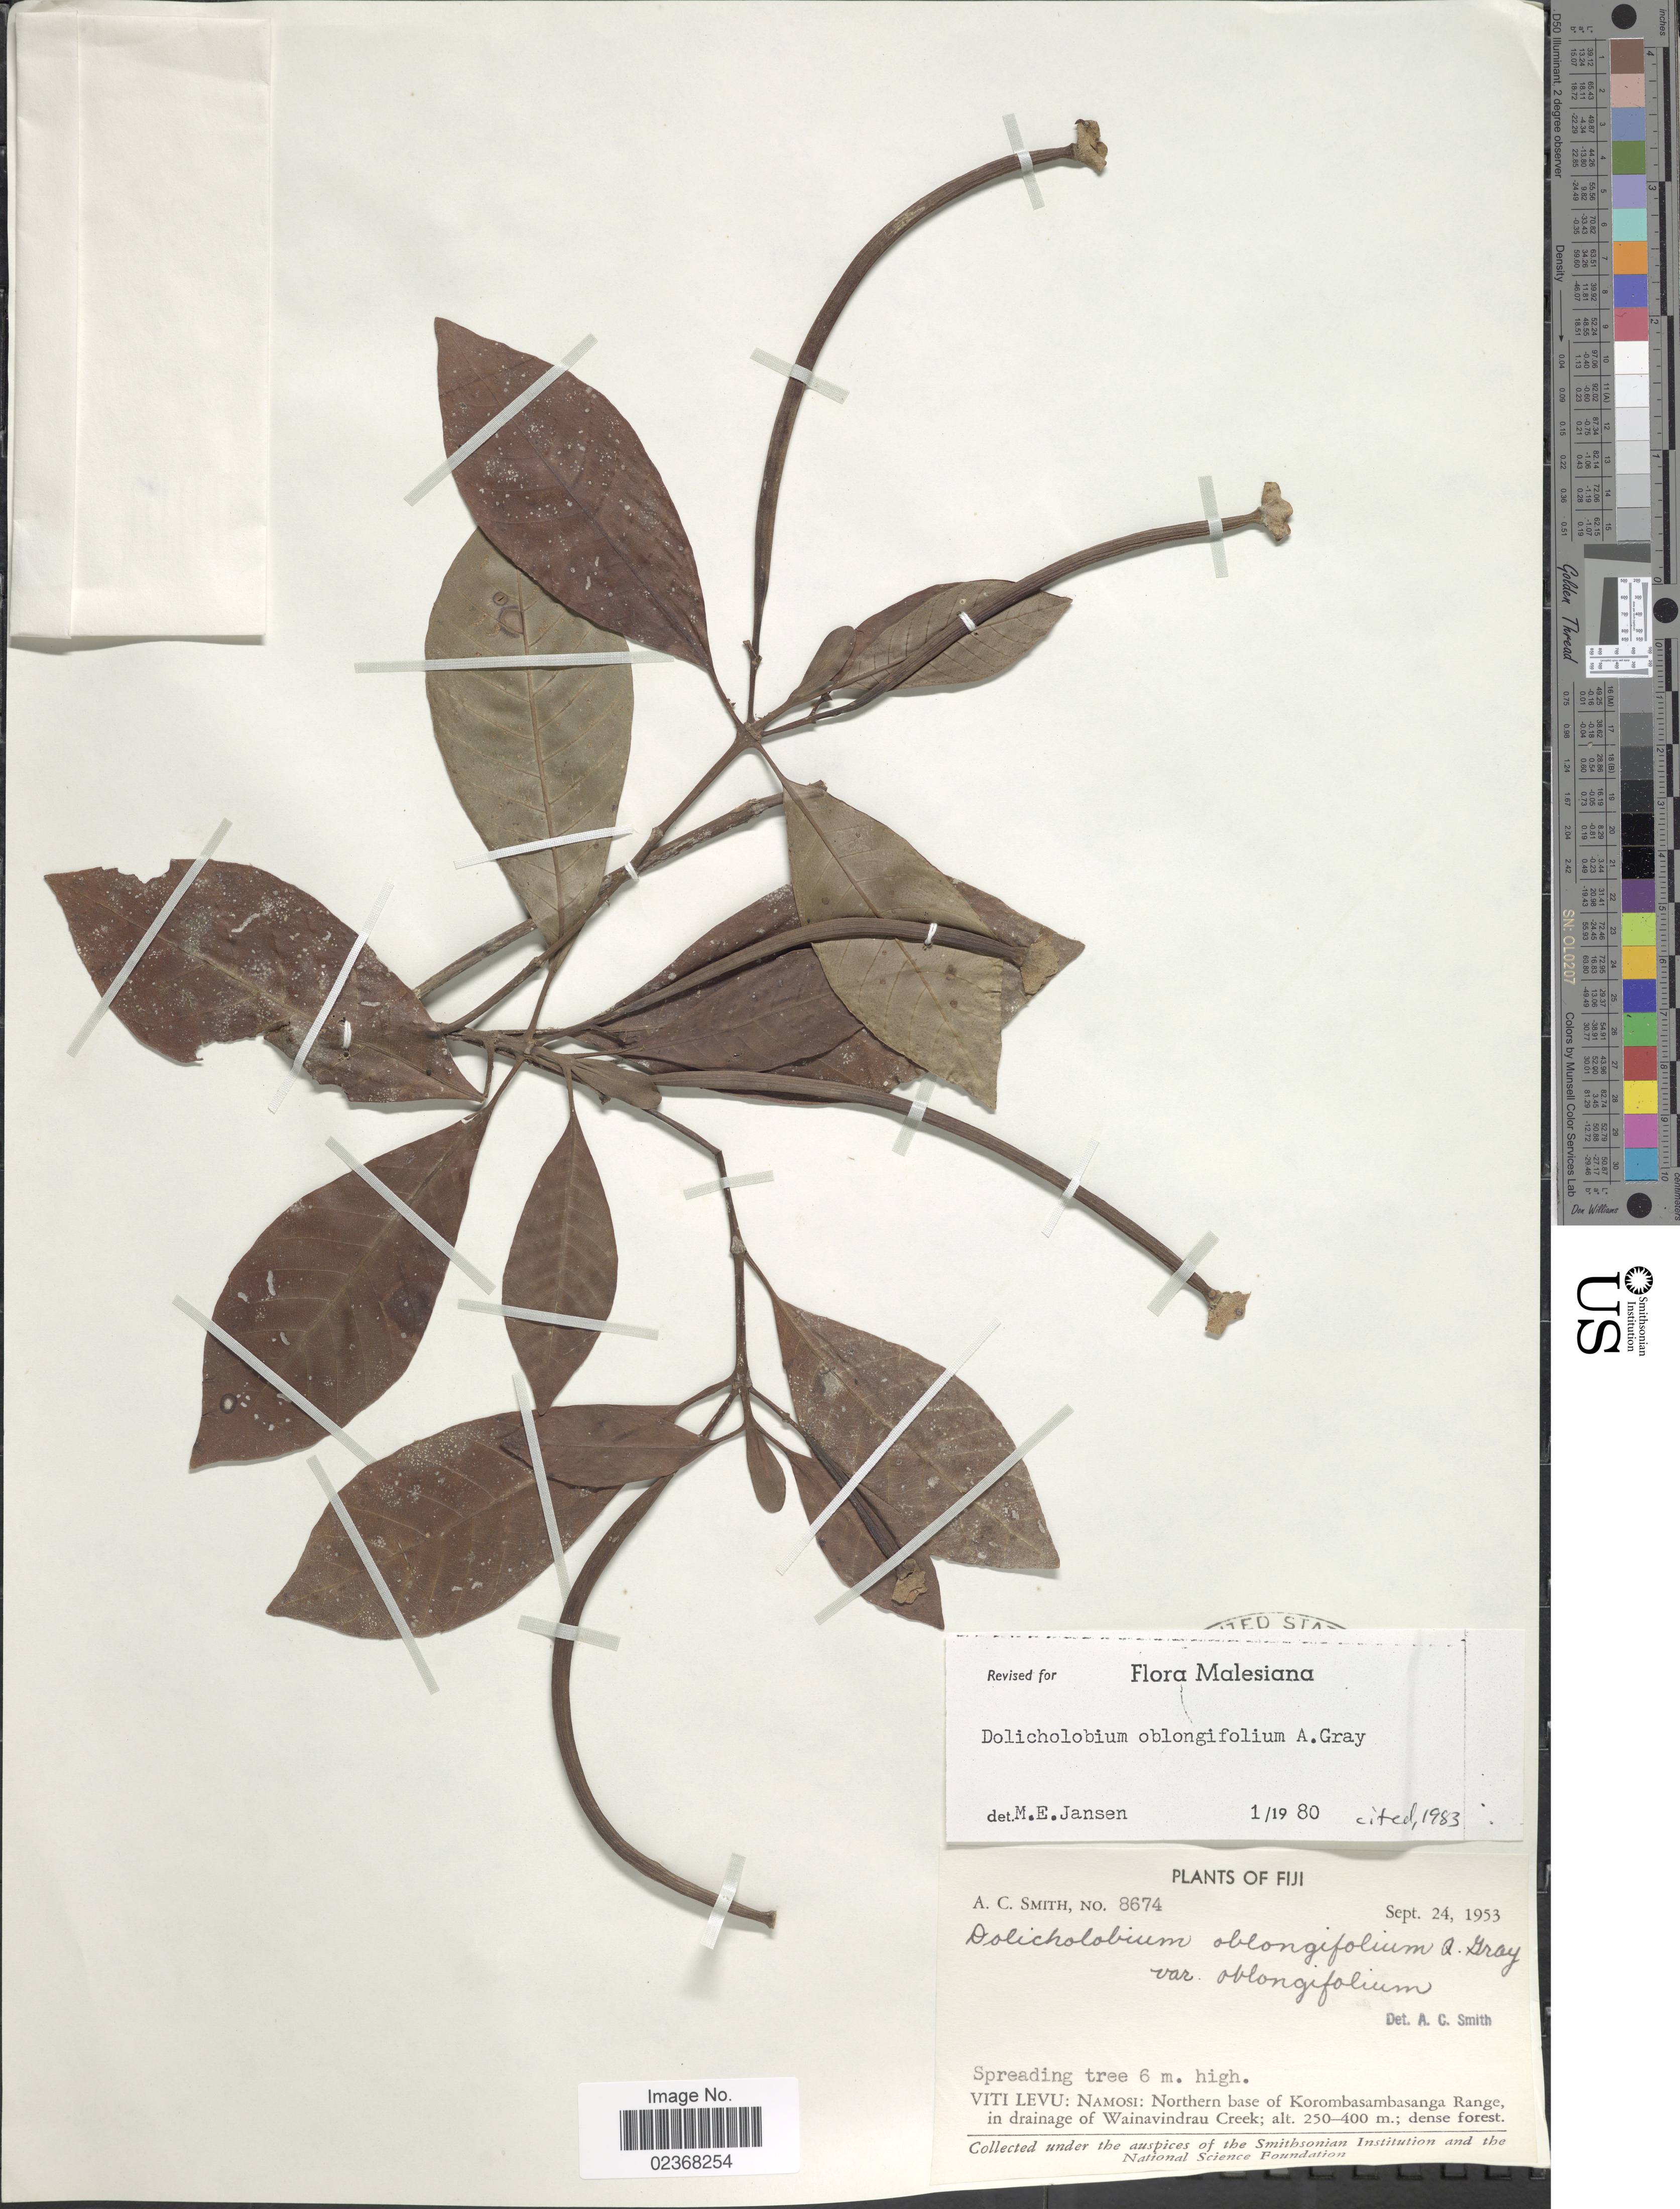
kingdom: Plantae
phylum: Tracheophyta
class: Magnoliopsida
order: Gentianales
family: Rubiaceae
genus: Dolicholobium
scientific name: Dolicholobium oblongifolium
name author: A. Gray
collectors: A. C. Smith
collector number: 8674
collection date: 1953-09-24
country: Fiji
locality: Viti Levu: Namosi: Northern base of Korombasambasanga Range in drainage of Wainavindrau Creek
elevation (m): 250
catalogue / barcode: US 2191341